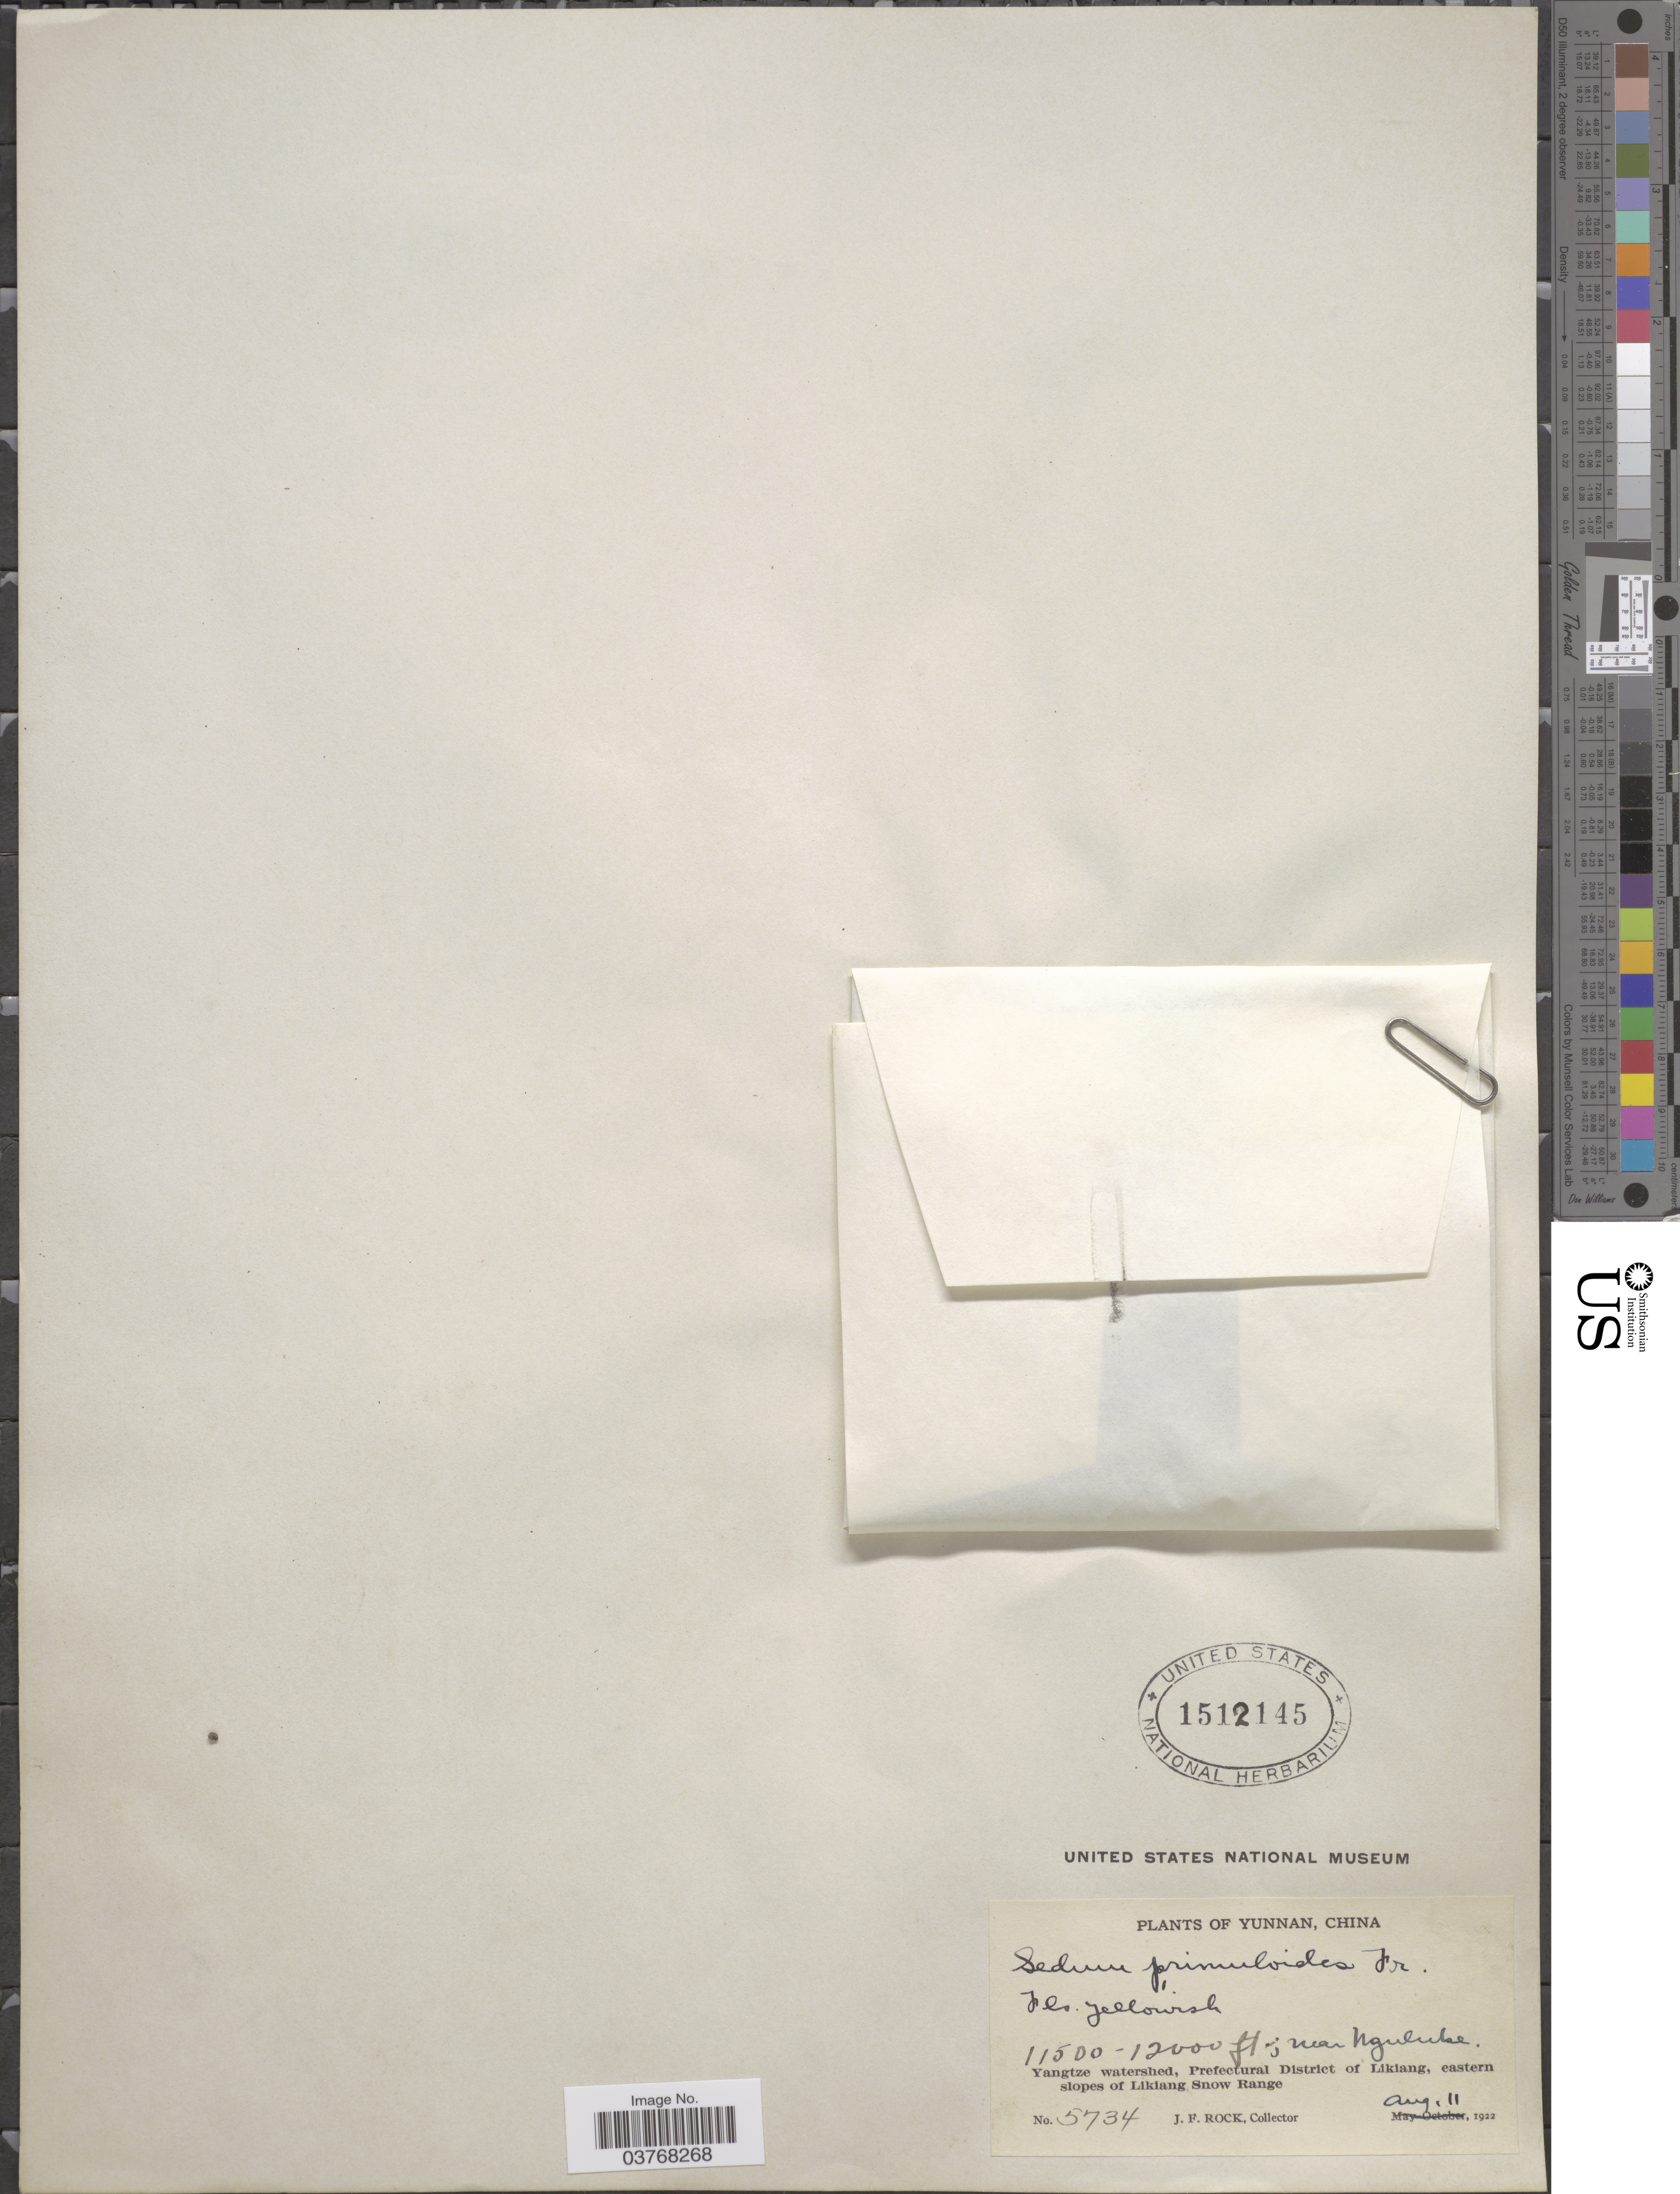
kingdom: Plantae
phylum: Tracheophyta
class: Magnoliopsida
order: Saxifragales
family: Crassulaceae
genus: Rhodiola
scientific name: Rhodiola primuloides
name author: (Franch.) S.H. Fu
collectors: J. Rock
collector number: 5734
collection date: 1922-08-11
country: China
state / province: Yunnan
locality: Near Nguluke. Yangtze watershed, Prefectural District of Likiang, eastern slopes of Likiang Snow Range.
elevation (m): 3505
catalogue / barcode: US 1512145